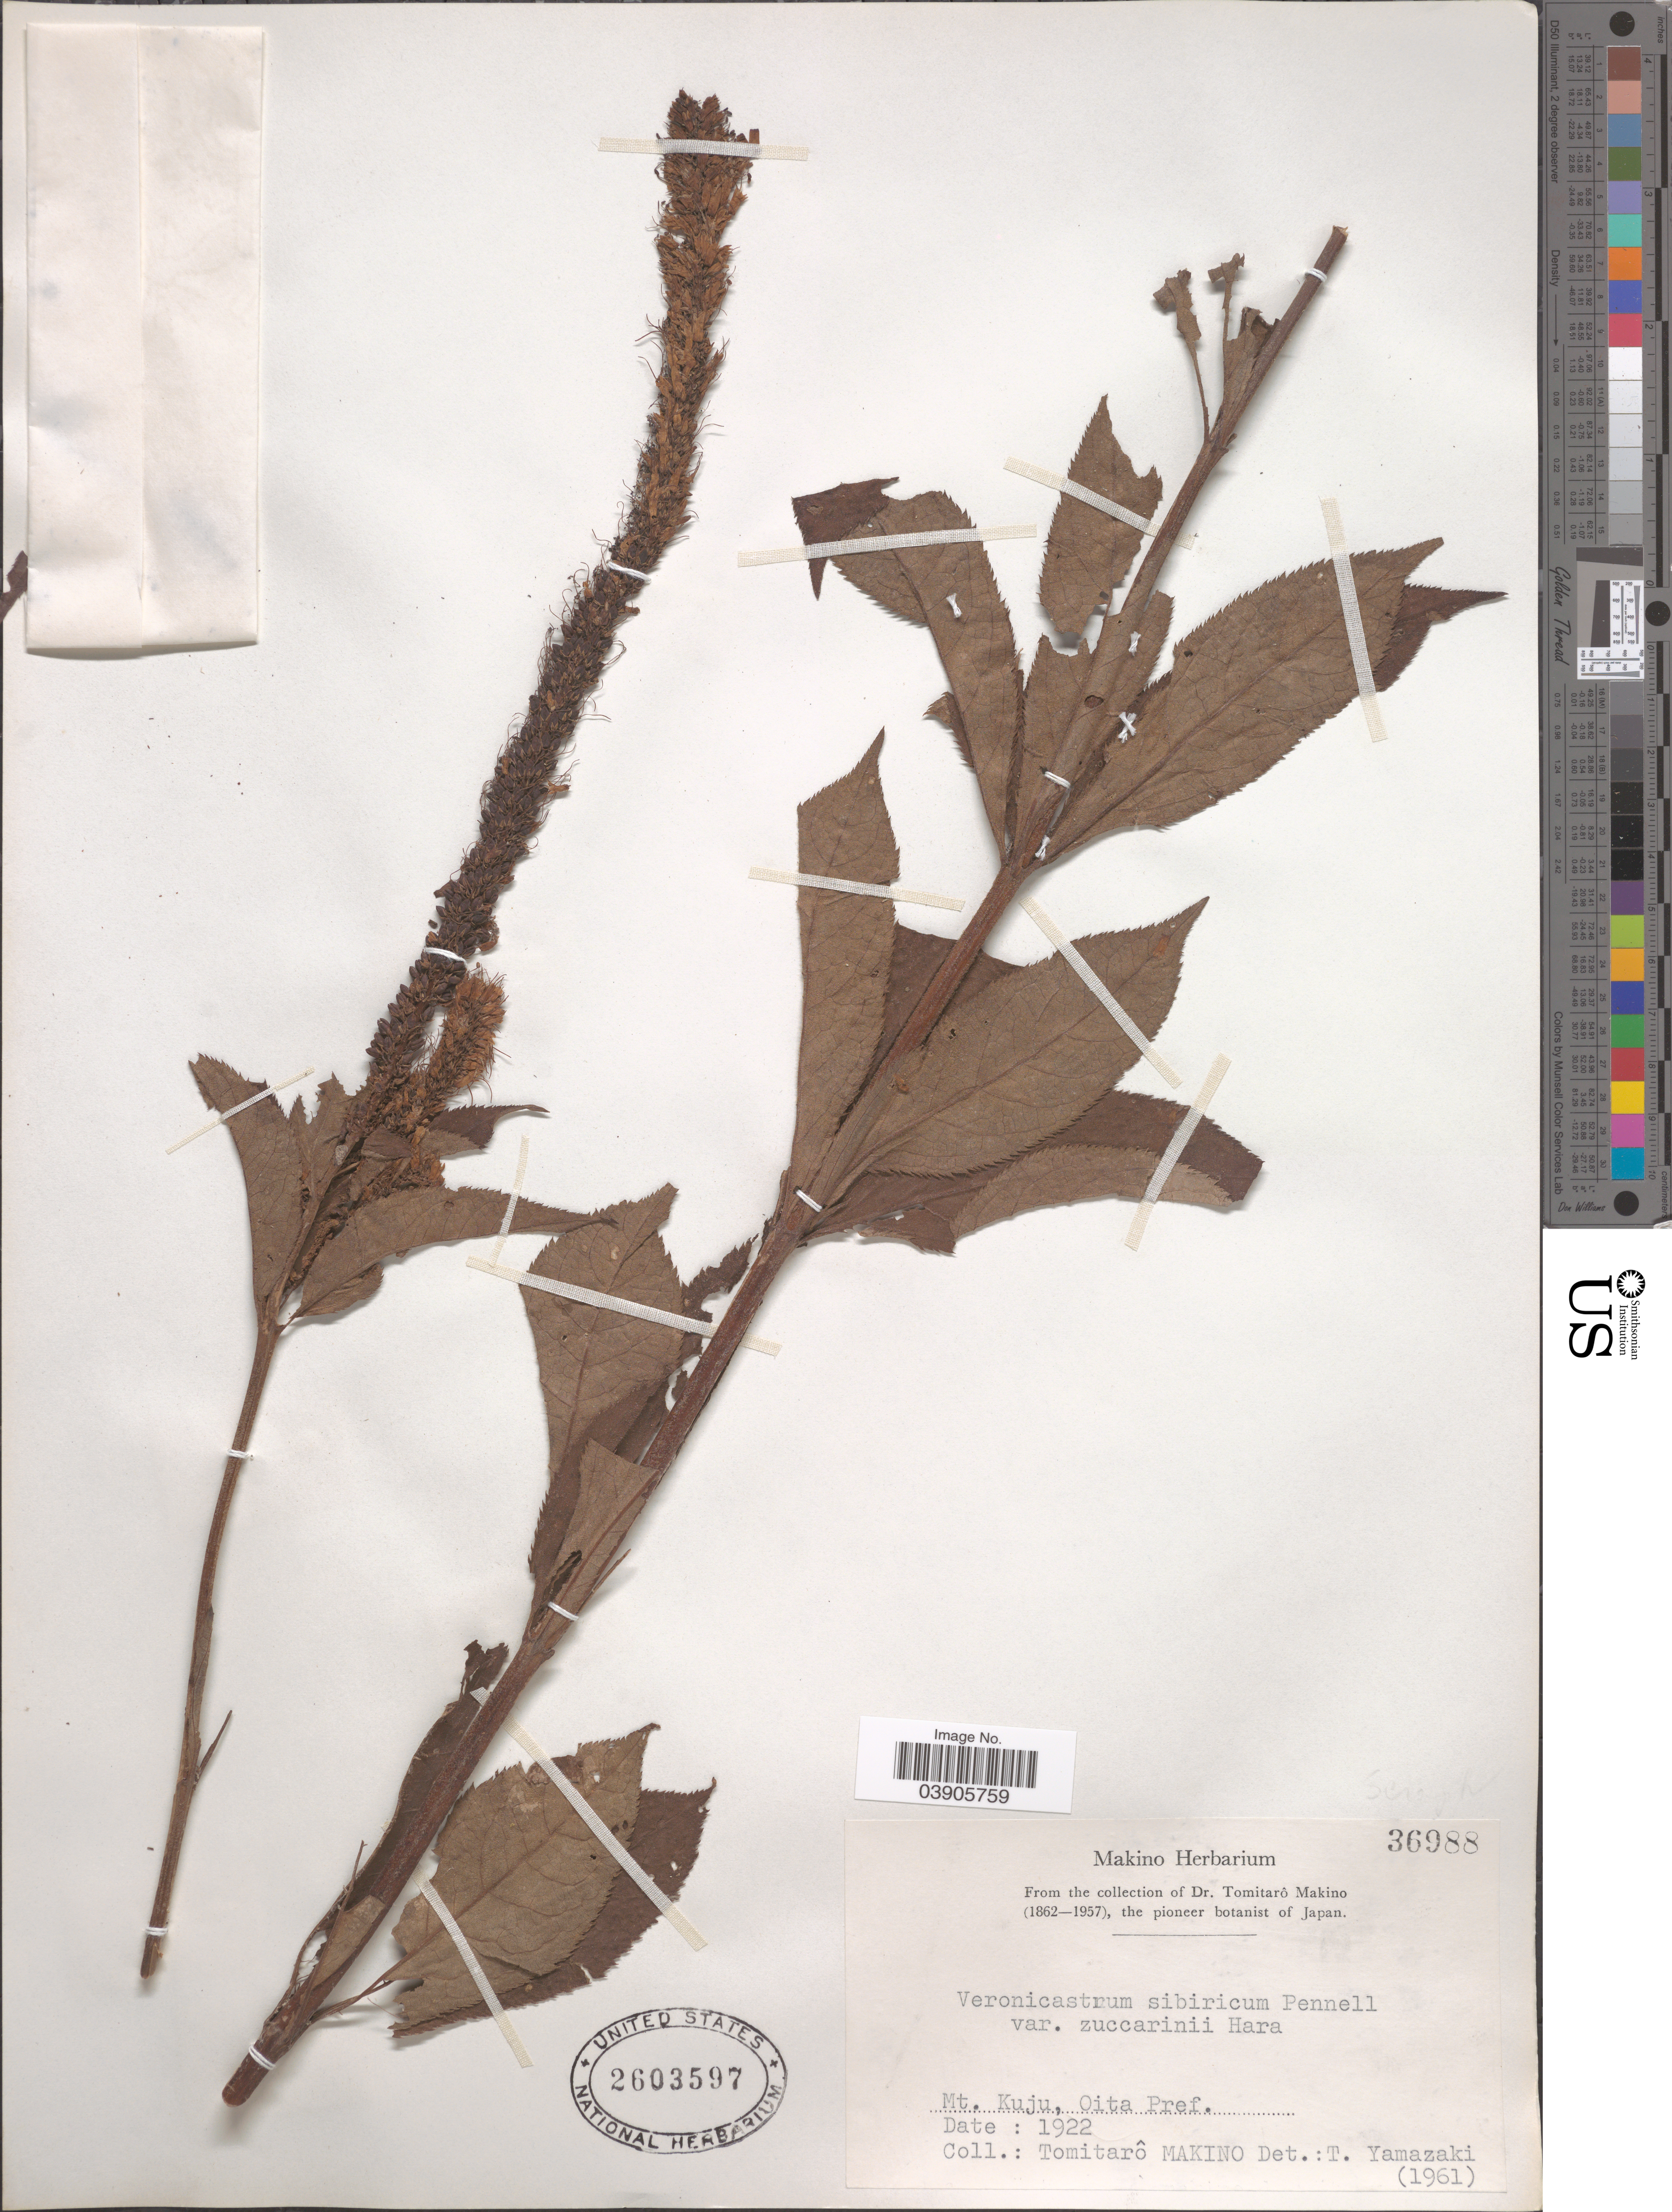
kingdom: Plantae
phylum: Tracheophyta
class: Magnoliopsida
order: Lamiales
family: Plantaginaceae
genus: Veronicastrum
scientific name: Veronicastrum sibiricum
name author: (L.) Pennell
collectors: T. Makino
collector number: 36988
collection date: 1922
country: Japan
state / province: Oita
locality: Mt. Kuju, Oita Pref.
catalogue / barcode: US 2603597